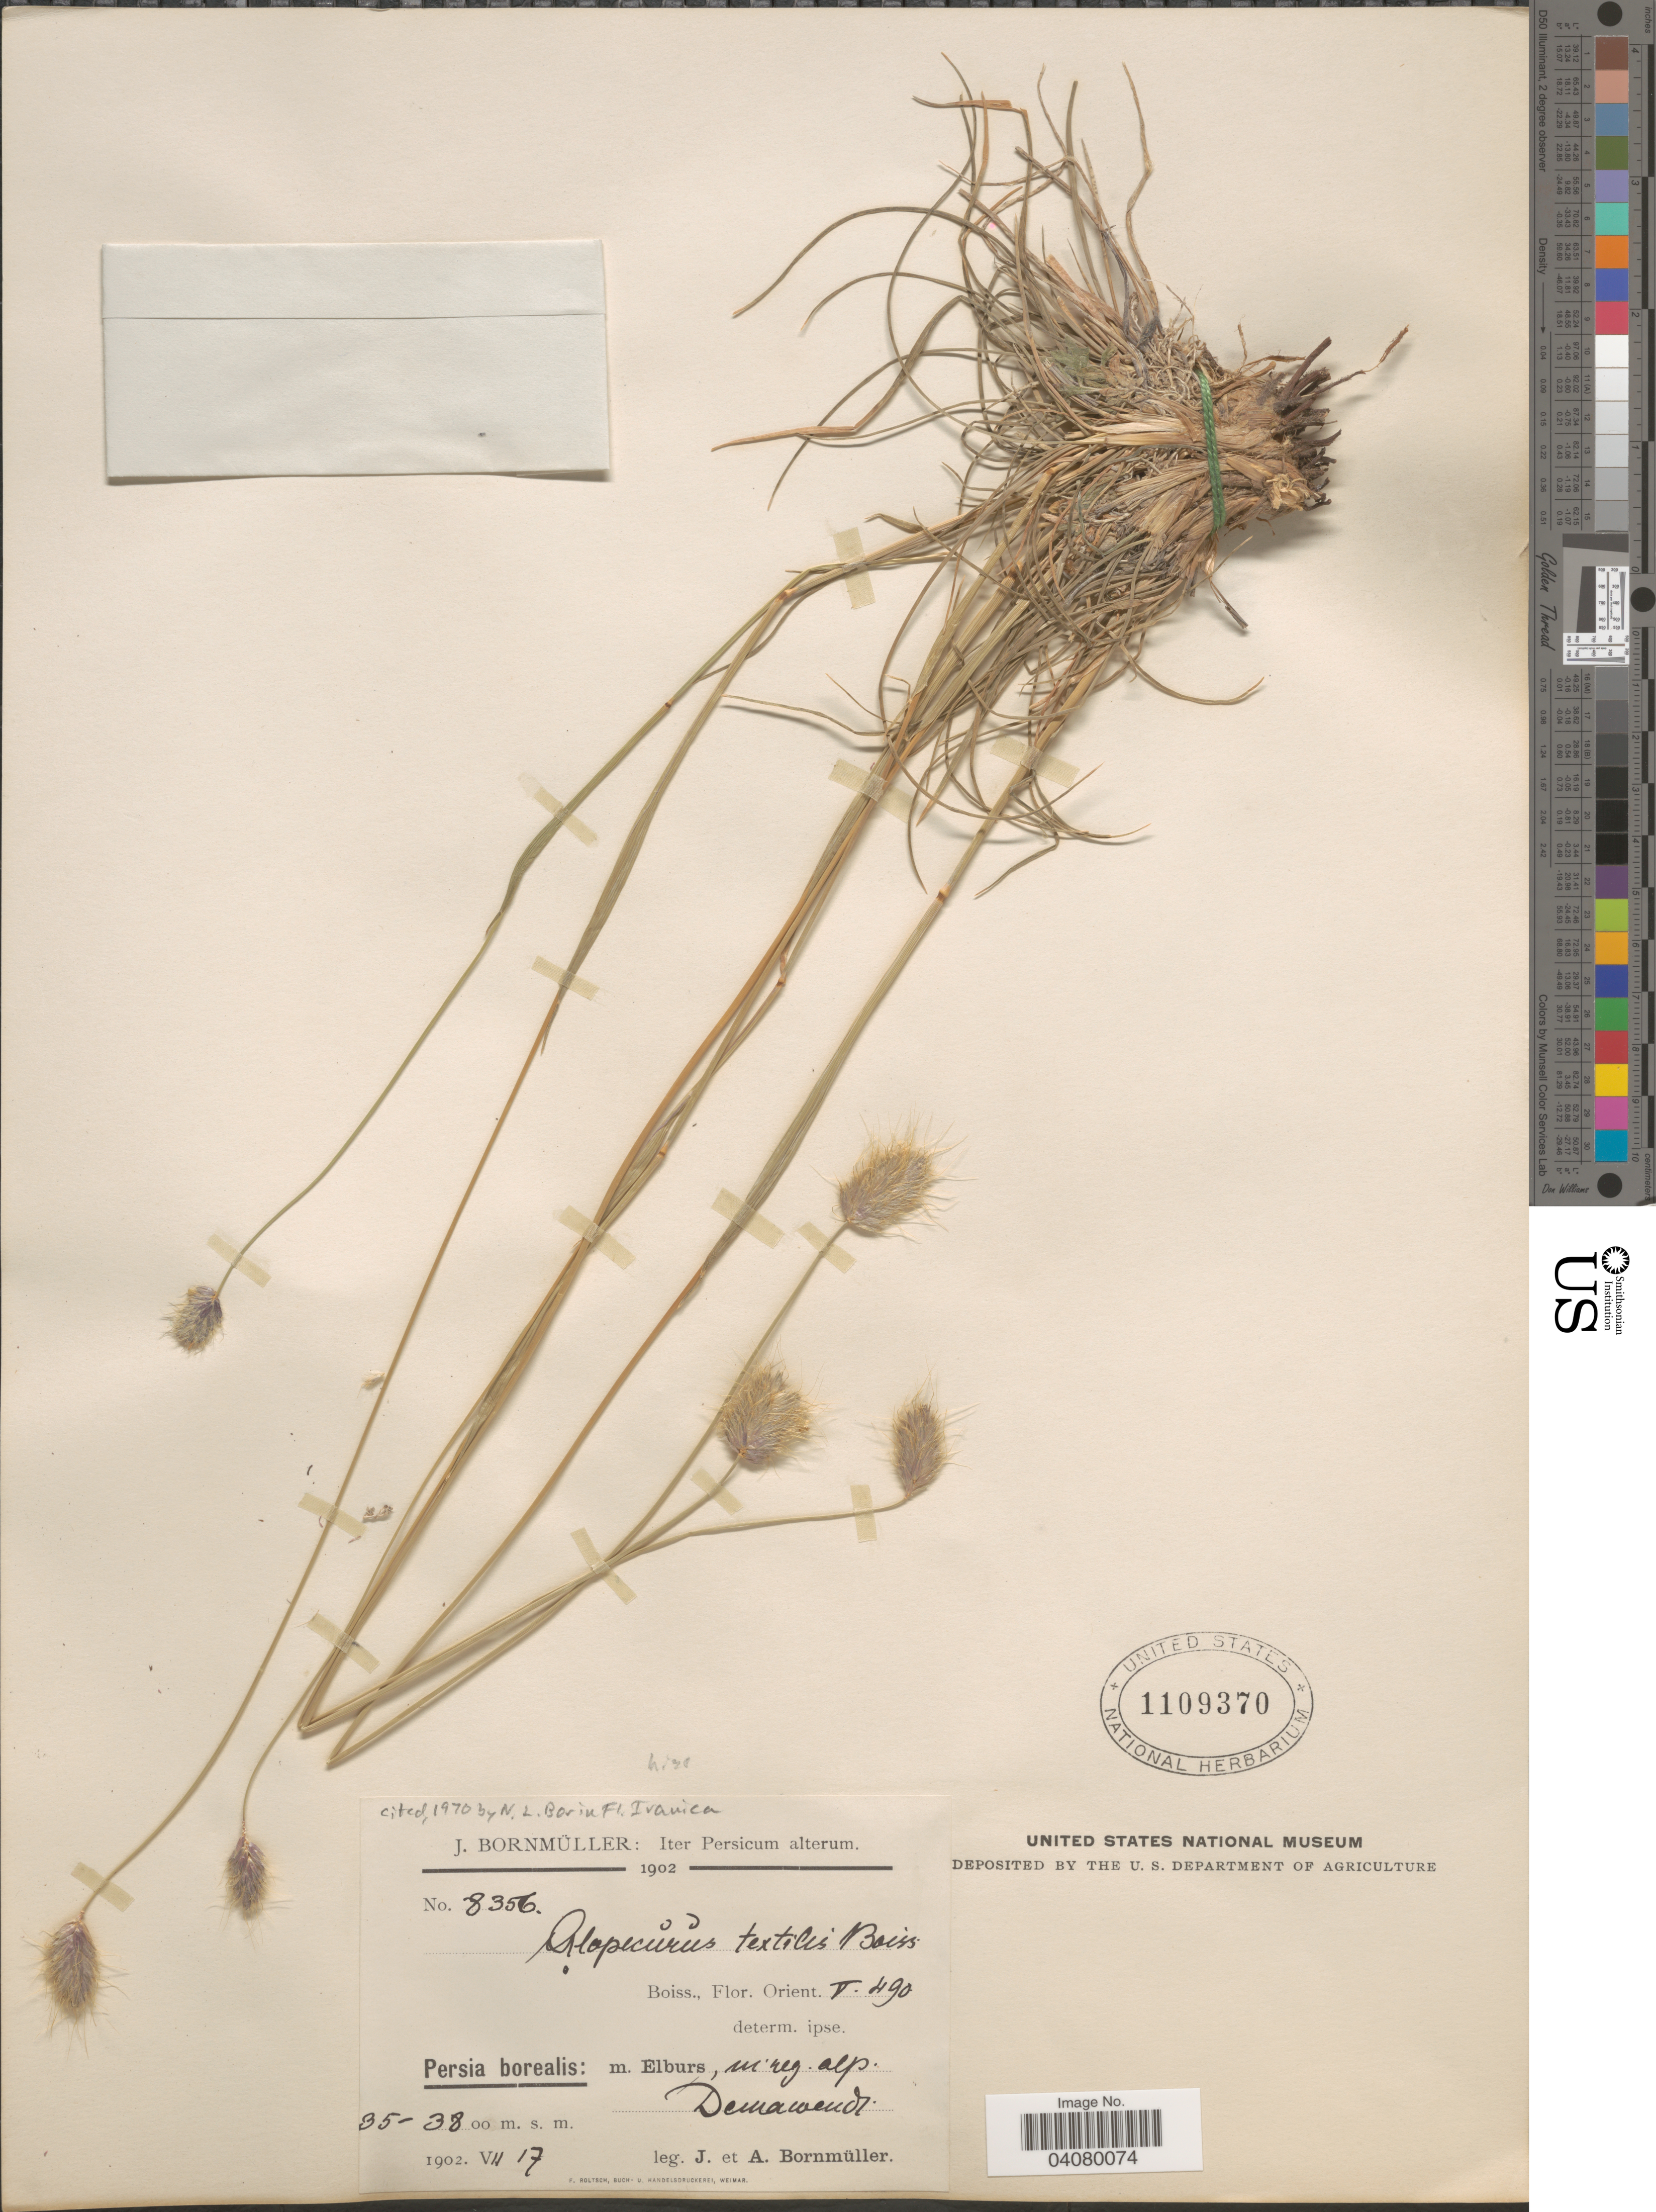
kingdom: Plantae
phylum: Tracheophyta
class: Liliopsida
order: Poales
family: Poaceae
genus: Alopecurus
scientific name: Alopecurus textilis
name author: Boiss.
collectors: J. Bornmüller & A. Bornmüller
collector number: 8356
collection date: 1902-07-17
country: Iran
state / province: Alborz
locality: Iter Persicum alterum. Persia borealis: m. Elburs, m. nez. alp. Demawendi.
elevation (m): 3500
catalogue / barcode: US 1109370